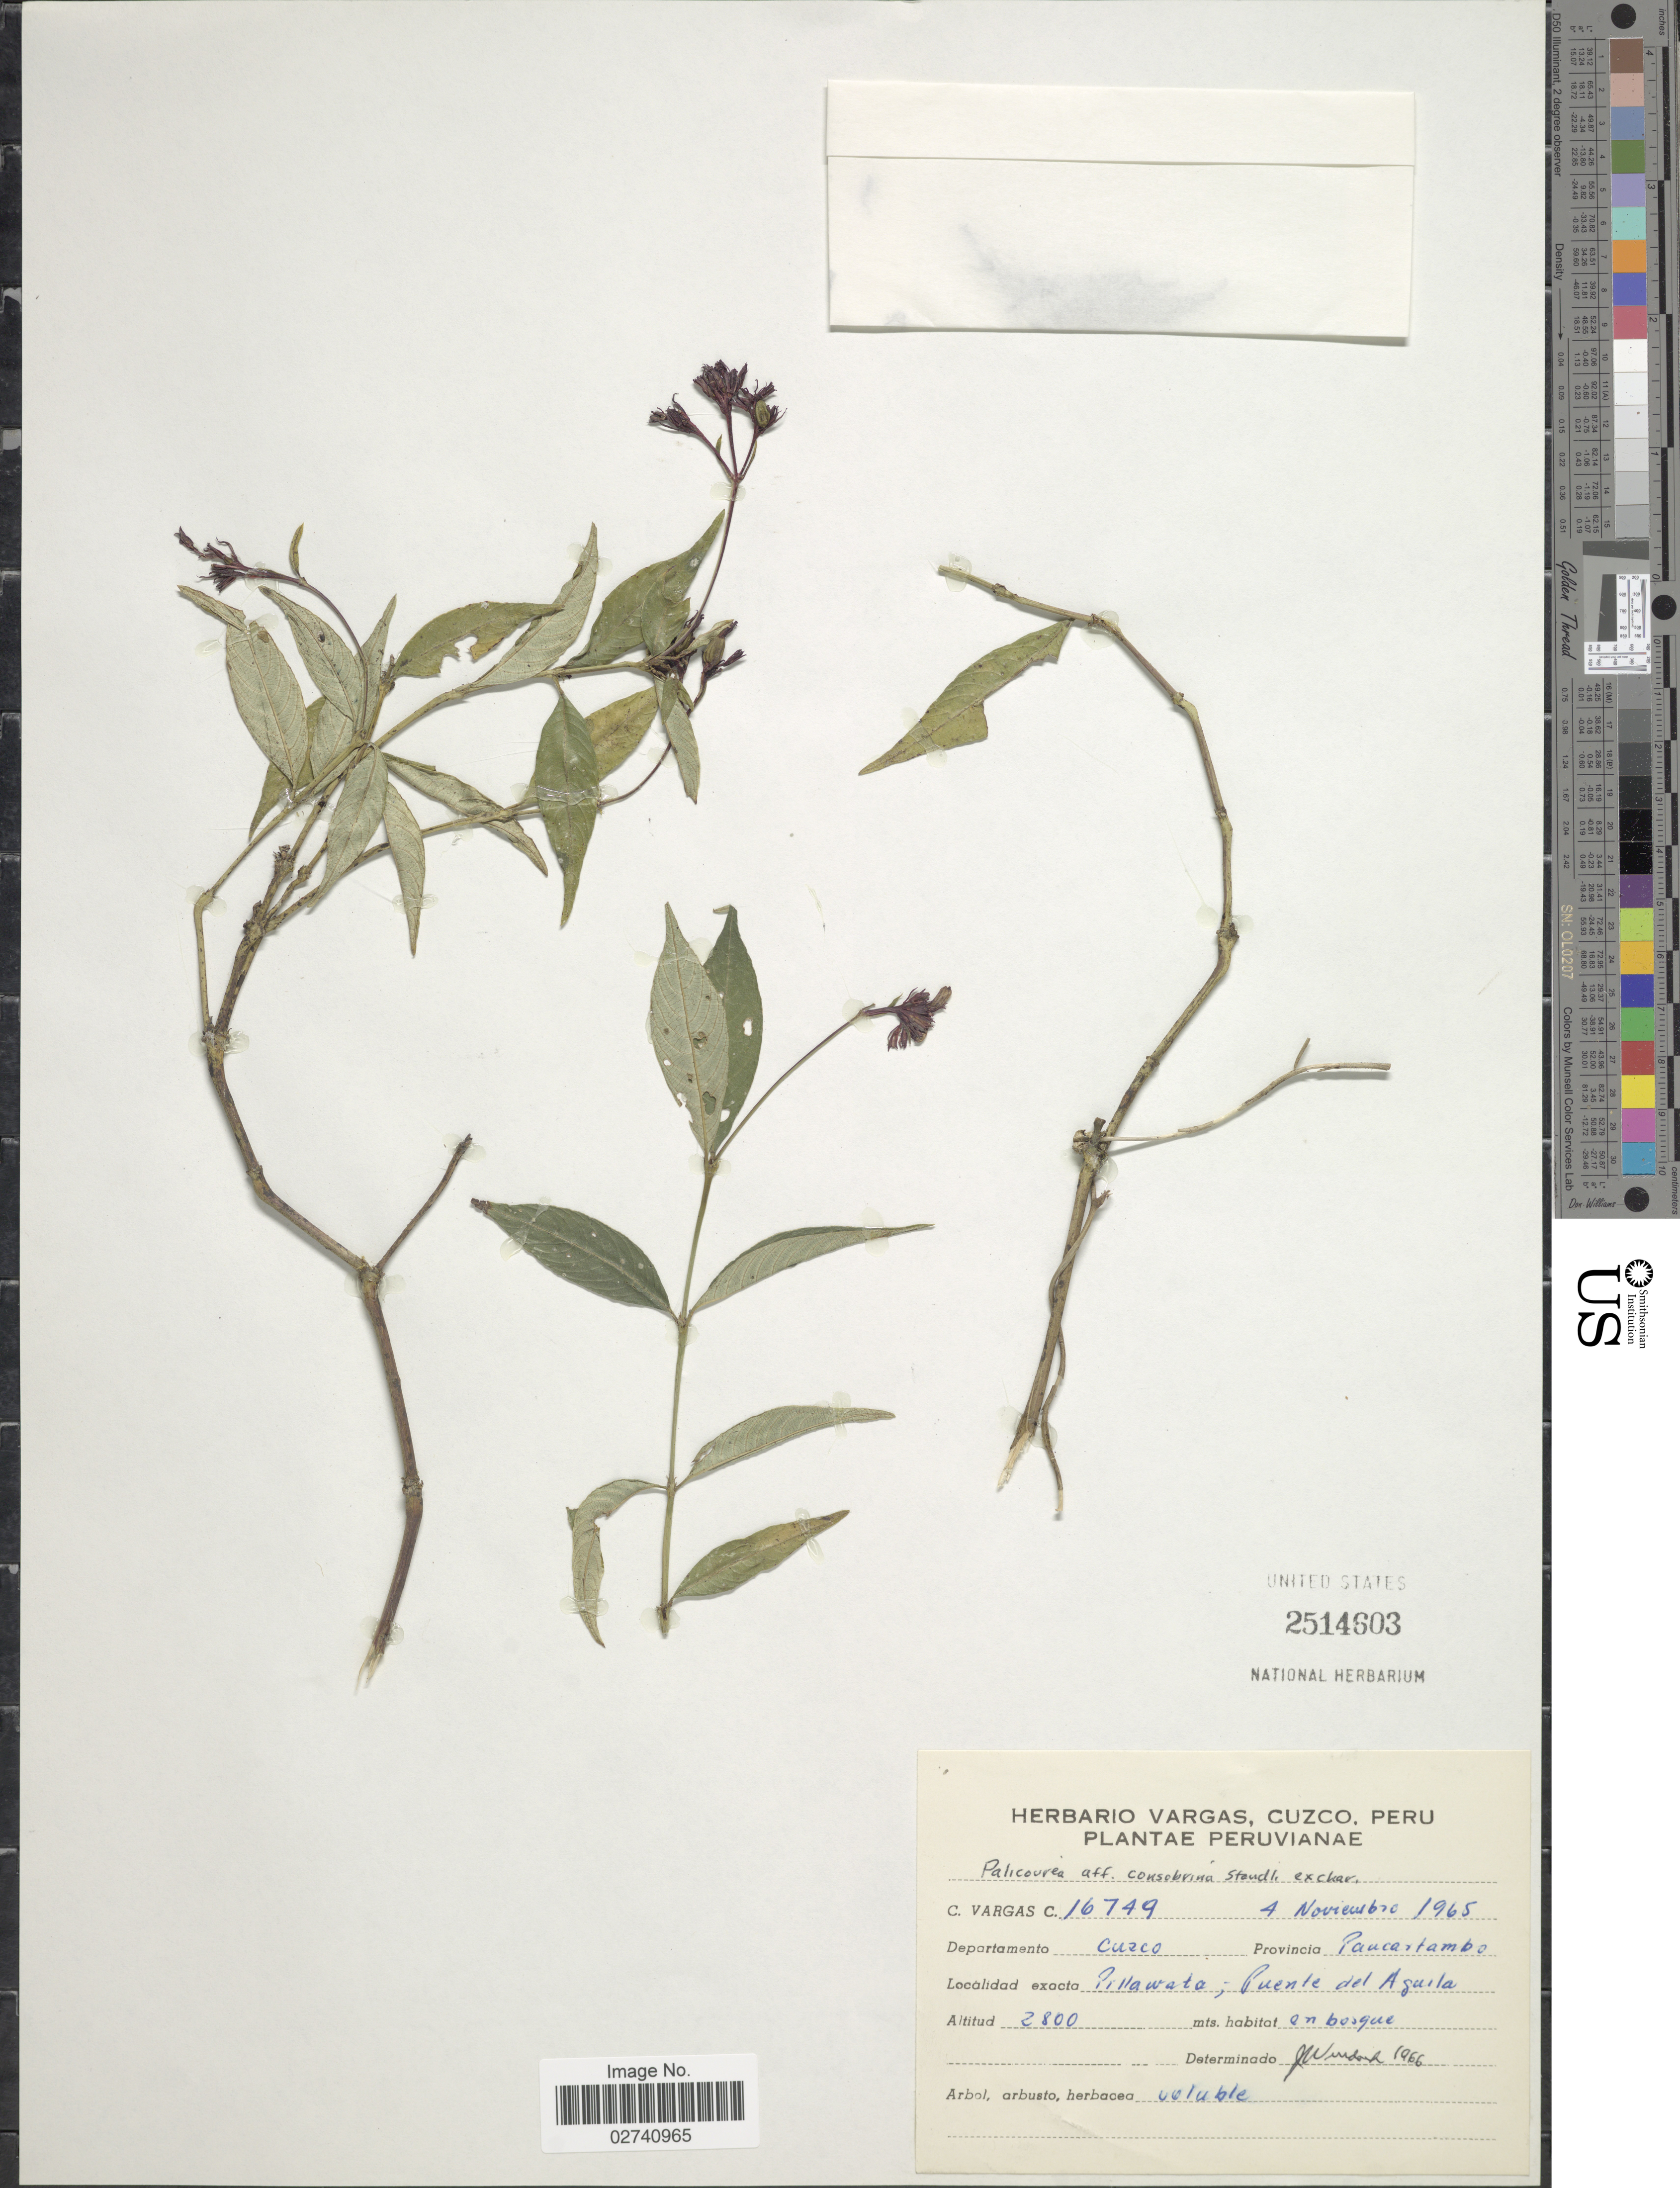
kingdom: Plantae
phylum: Tracheophyta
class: Magnoliopsida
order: Gentianales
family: Rubiaceae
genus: Palicourea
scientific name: Palicourea consobrina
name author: Standl.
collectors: C. Vargas Calderón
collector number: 16749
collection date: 1965-11-04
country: Peru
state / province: Cusco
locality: Departamento Cuzco, Provincia Paucartambo, Pillawata; Puente del Aguila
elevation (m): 2800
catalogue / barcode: US 2514603